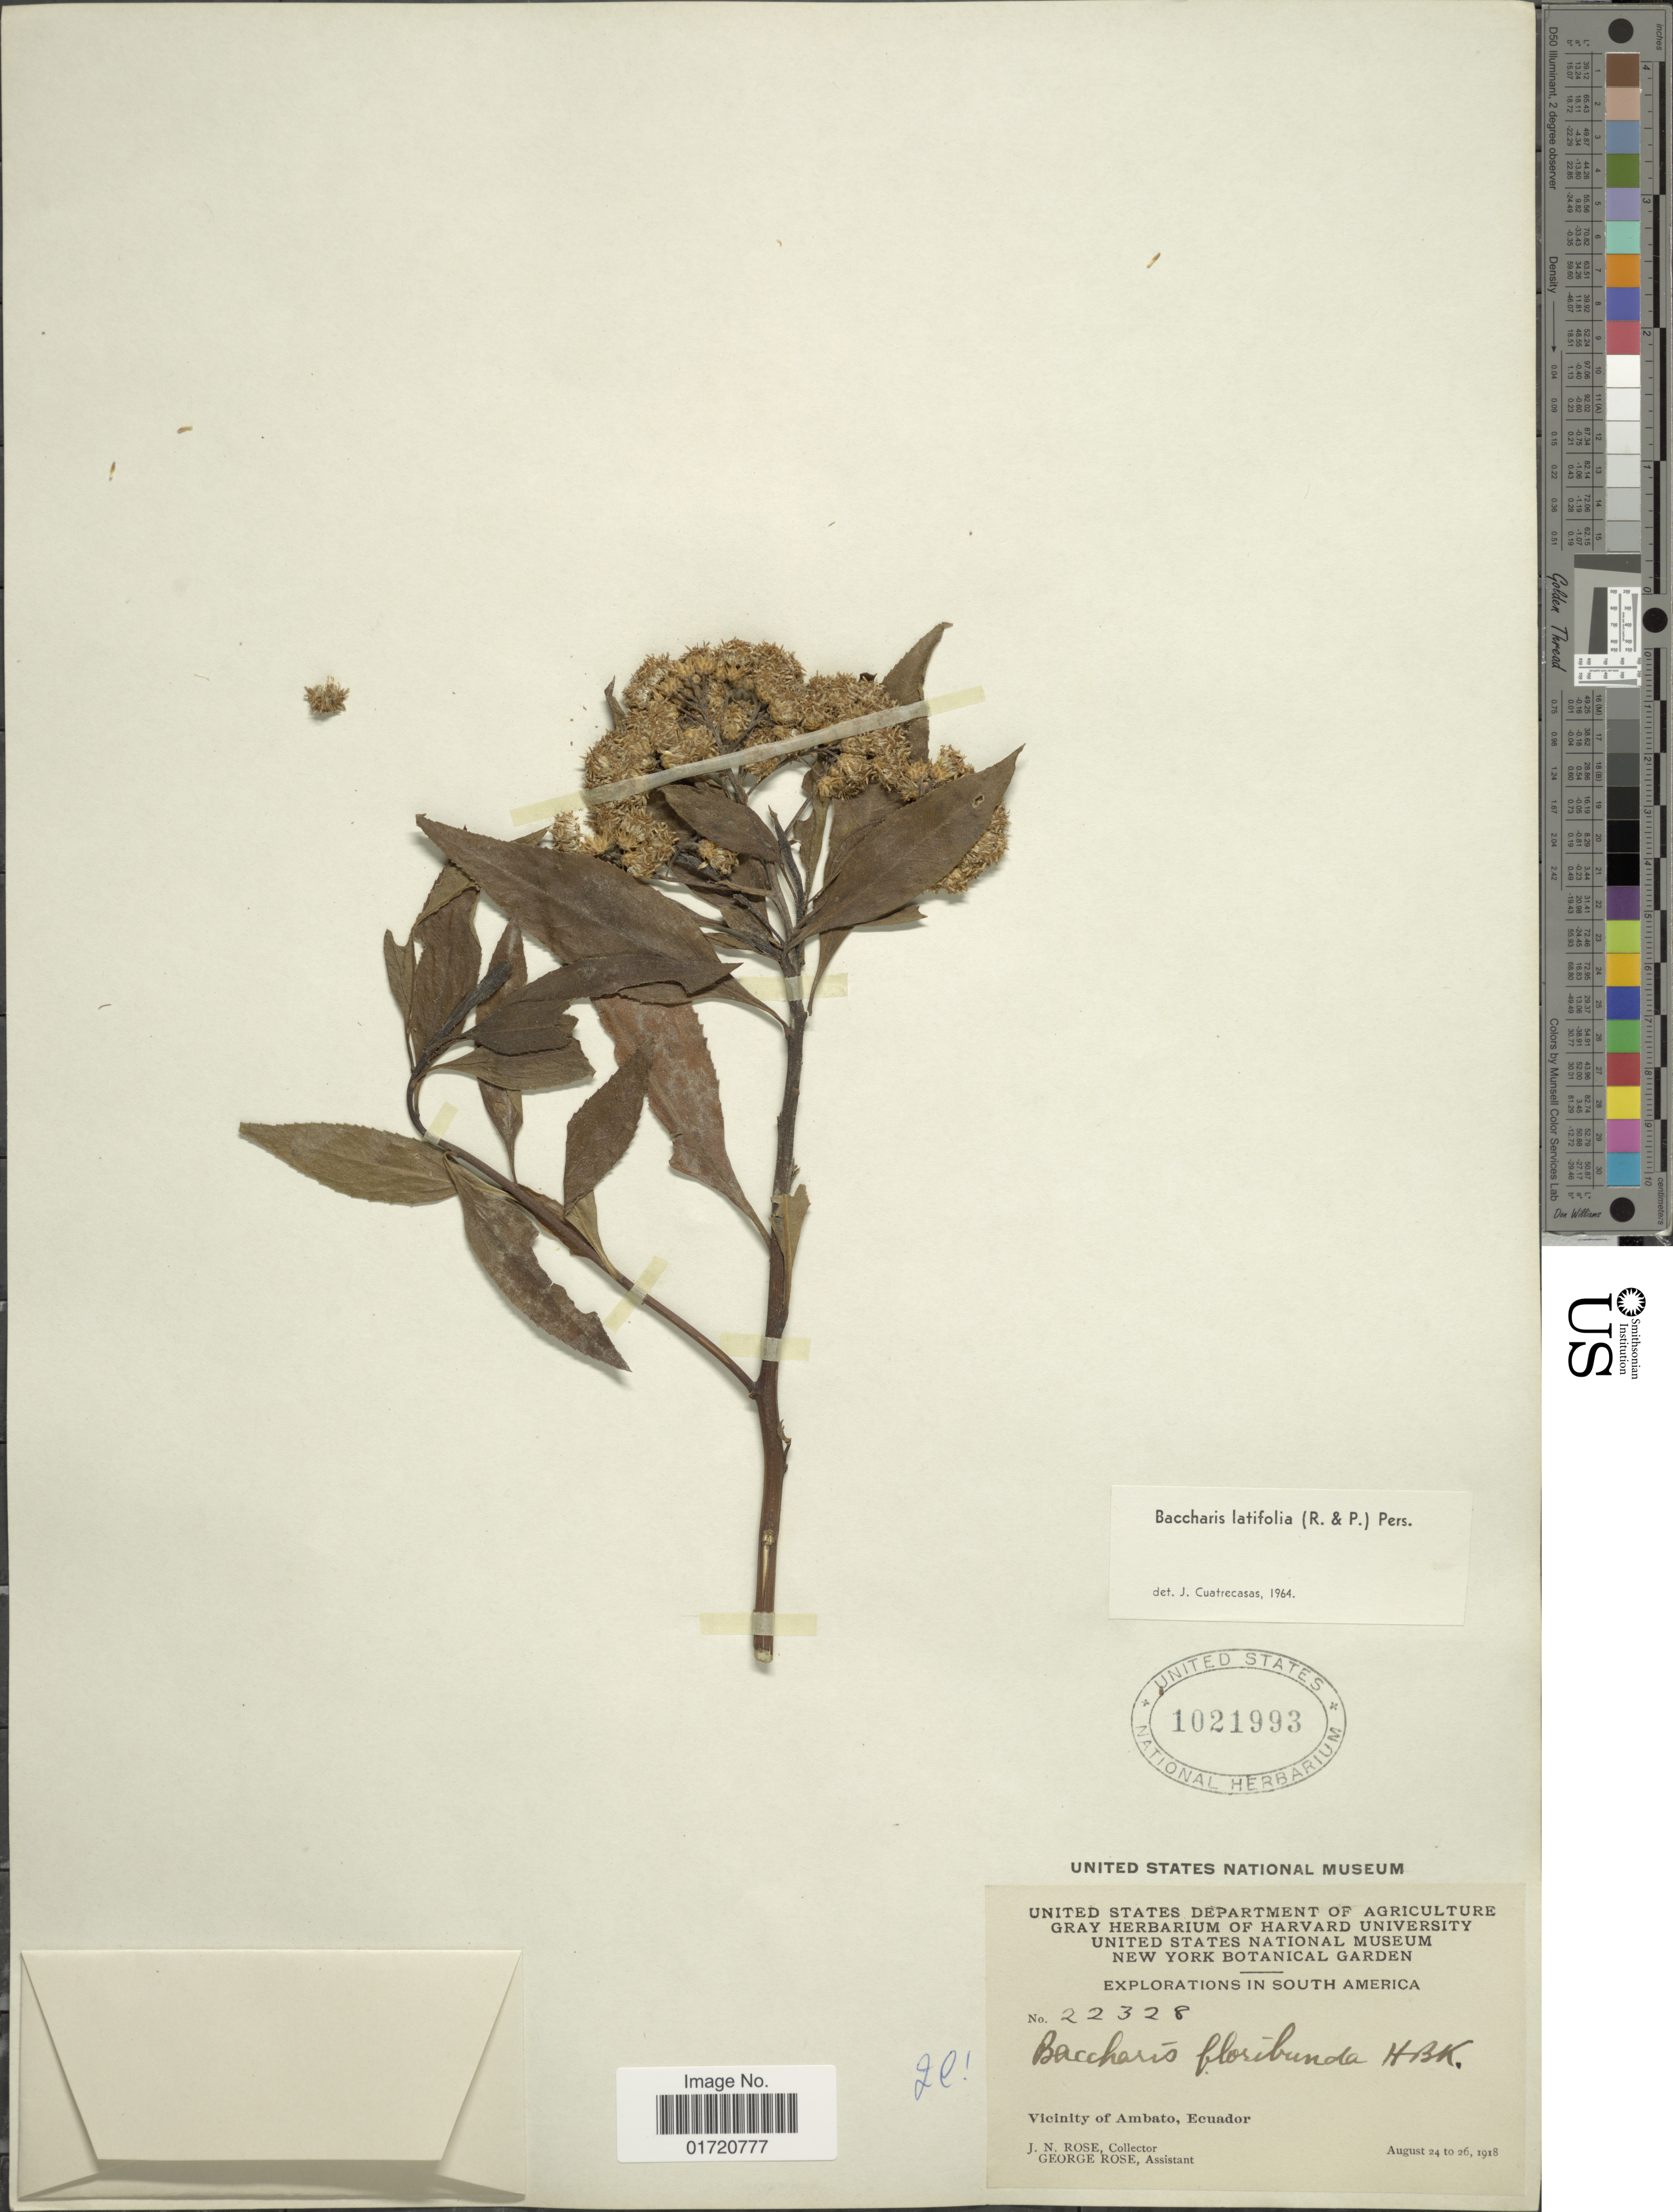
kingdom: Plantae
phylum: Tracheophyta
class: Magnoliopsida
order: Asterales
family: Asteraceae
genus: Baccharis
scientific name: Baccharis latifolia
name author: (Ruiz & Pav.) Pers.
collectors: J. N. Rose & G. Rose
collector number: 22328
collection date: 1918-08-24/1918-08-26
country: Ecuador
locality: South America, Vicinity of Ambato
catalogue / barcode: US 1021993